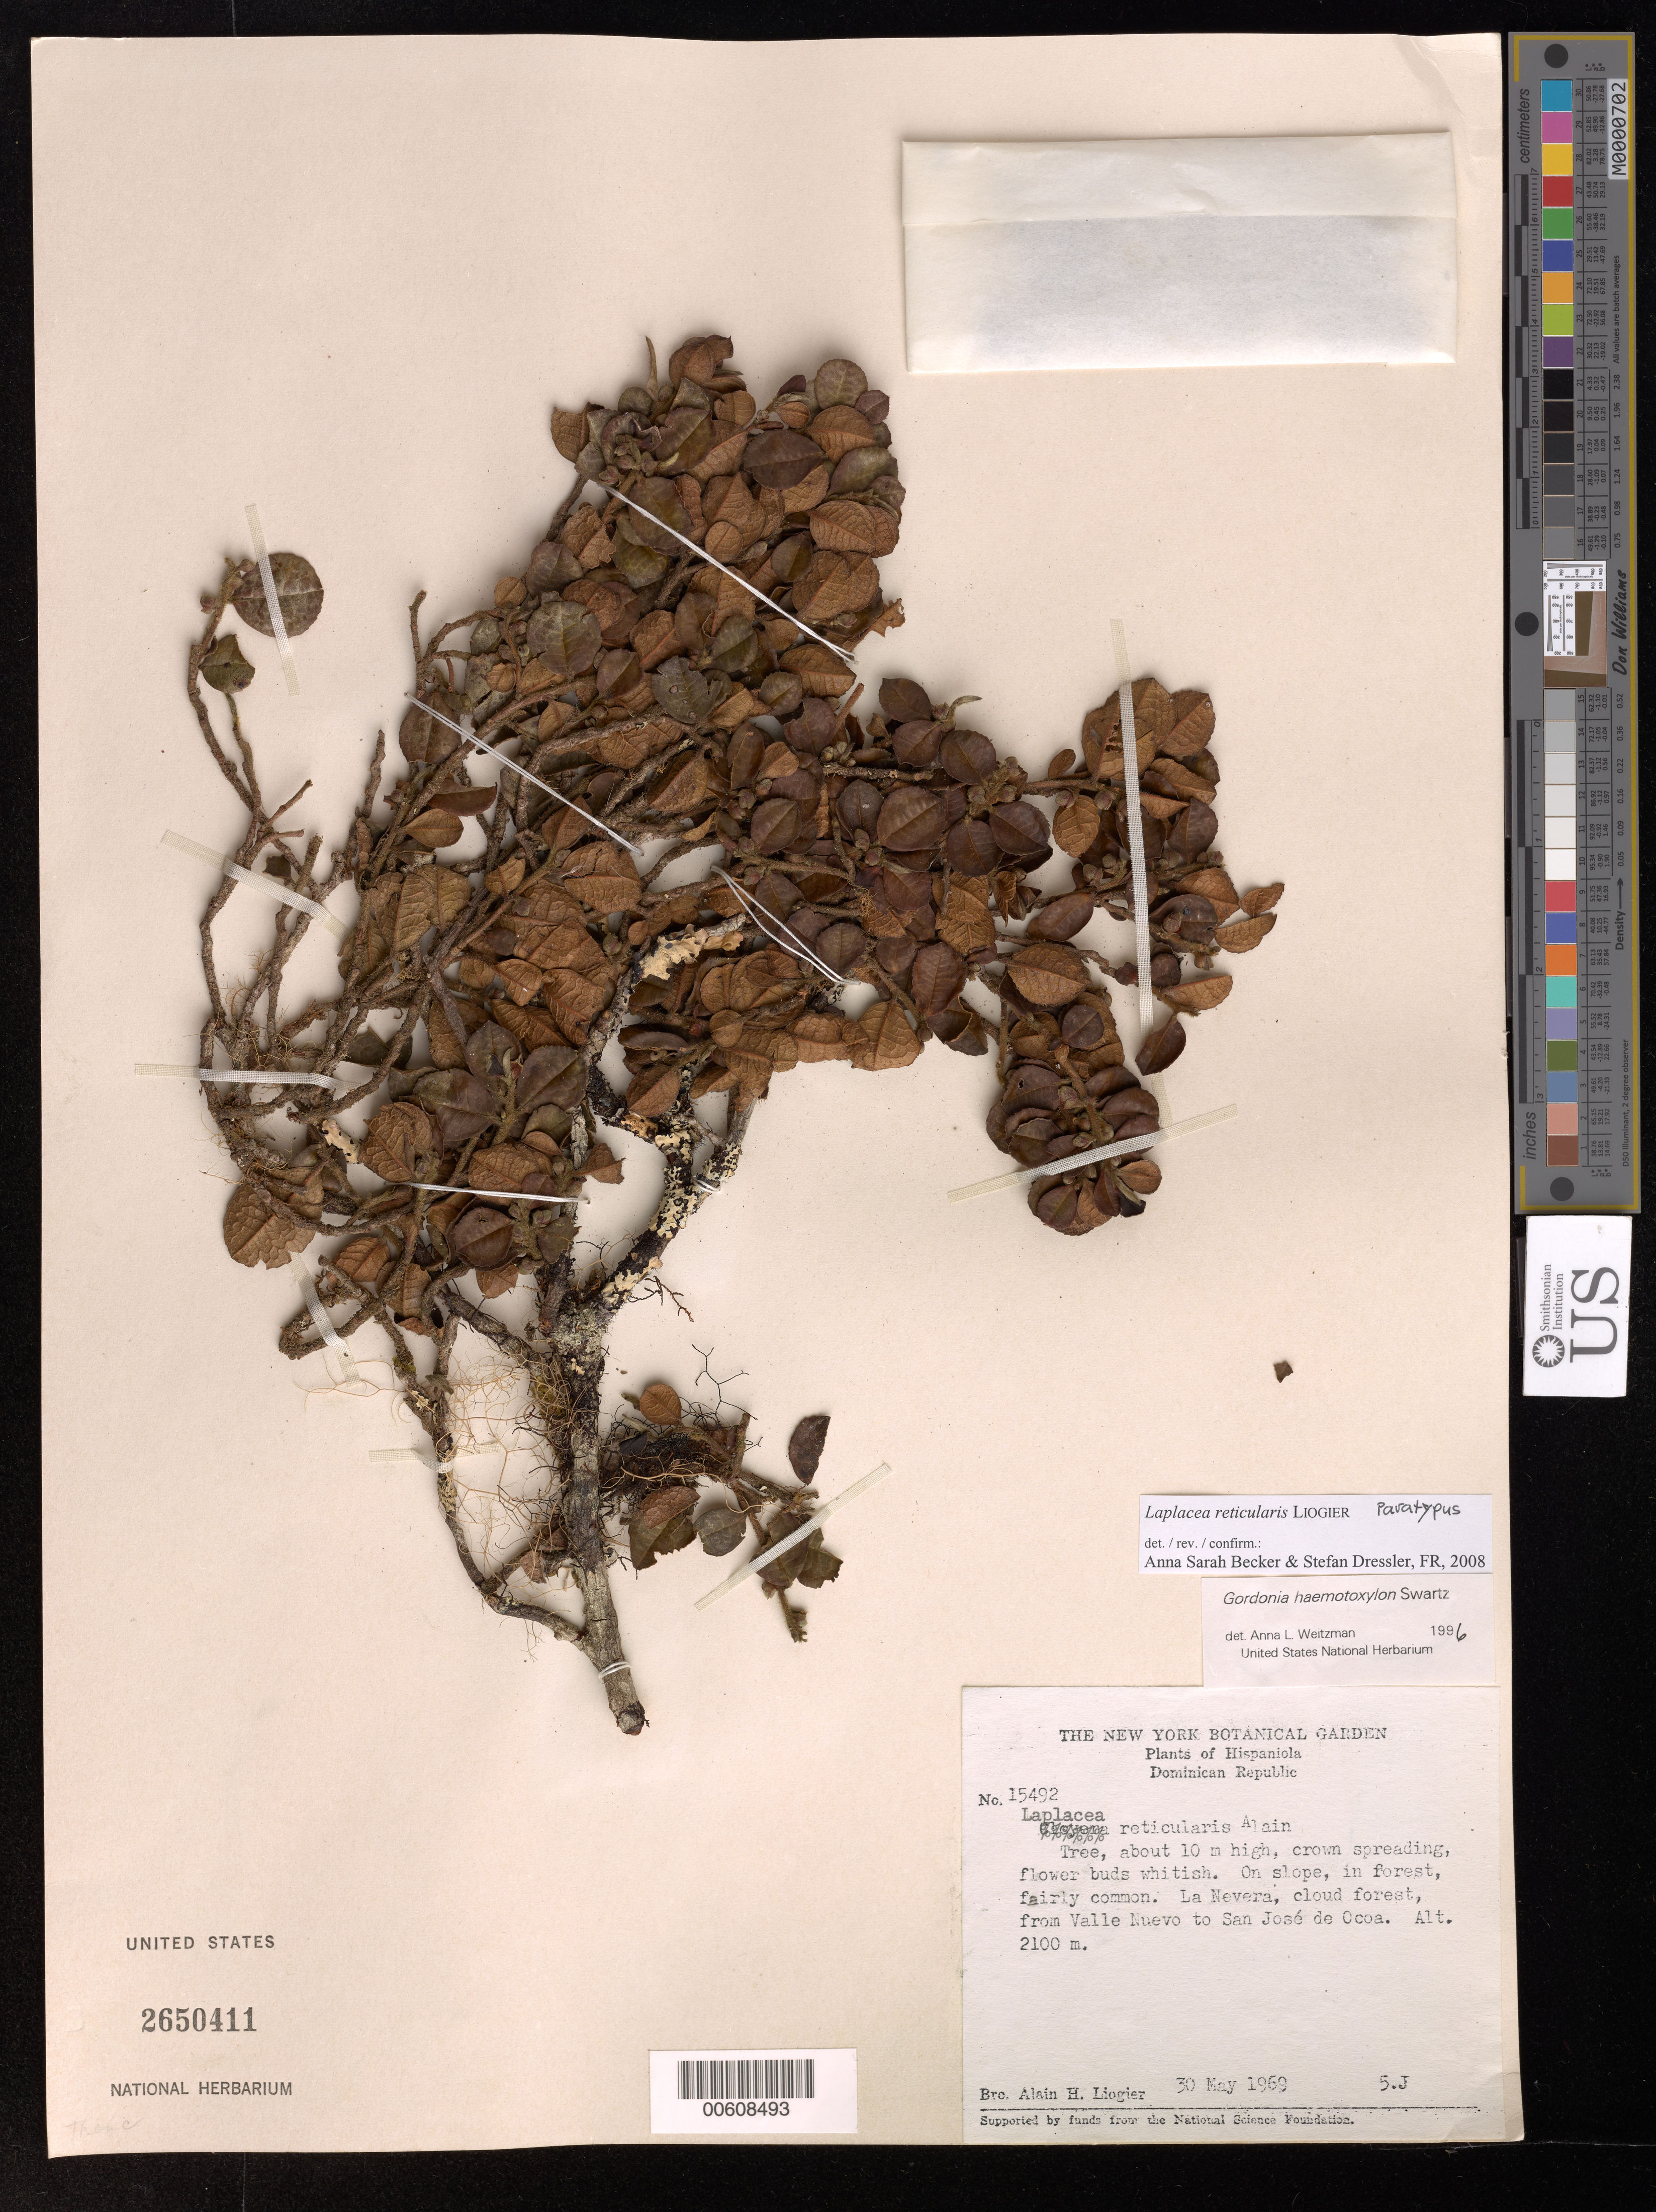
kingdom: Plantae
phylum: Tracheophyta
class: Magnoliopsida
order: Ericales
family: Theaceae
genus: Laplacea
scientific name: Laplacea reticularis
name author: Alain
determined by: Liogier, Alain H.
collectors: A. H. Liogier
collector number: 15492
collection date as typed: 30 May 1969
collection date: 1969-05-30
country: Dominican Republic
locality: La Nevera, cloud forest from Valle Nuevo to San José de Ocoa.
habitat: On slope in forest. fairly common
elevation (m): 2100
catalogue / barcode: US 2650411